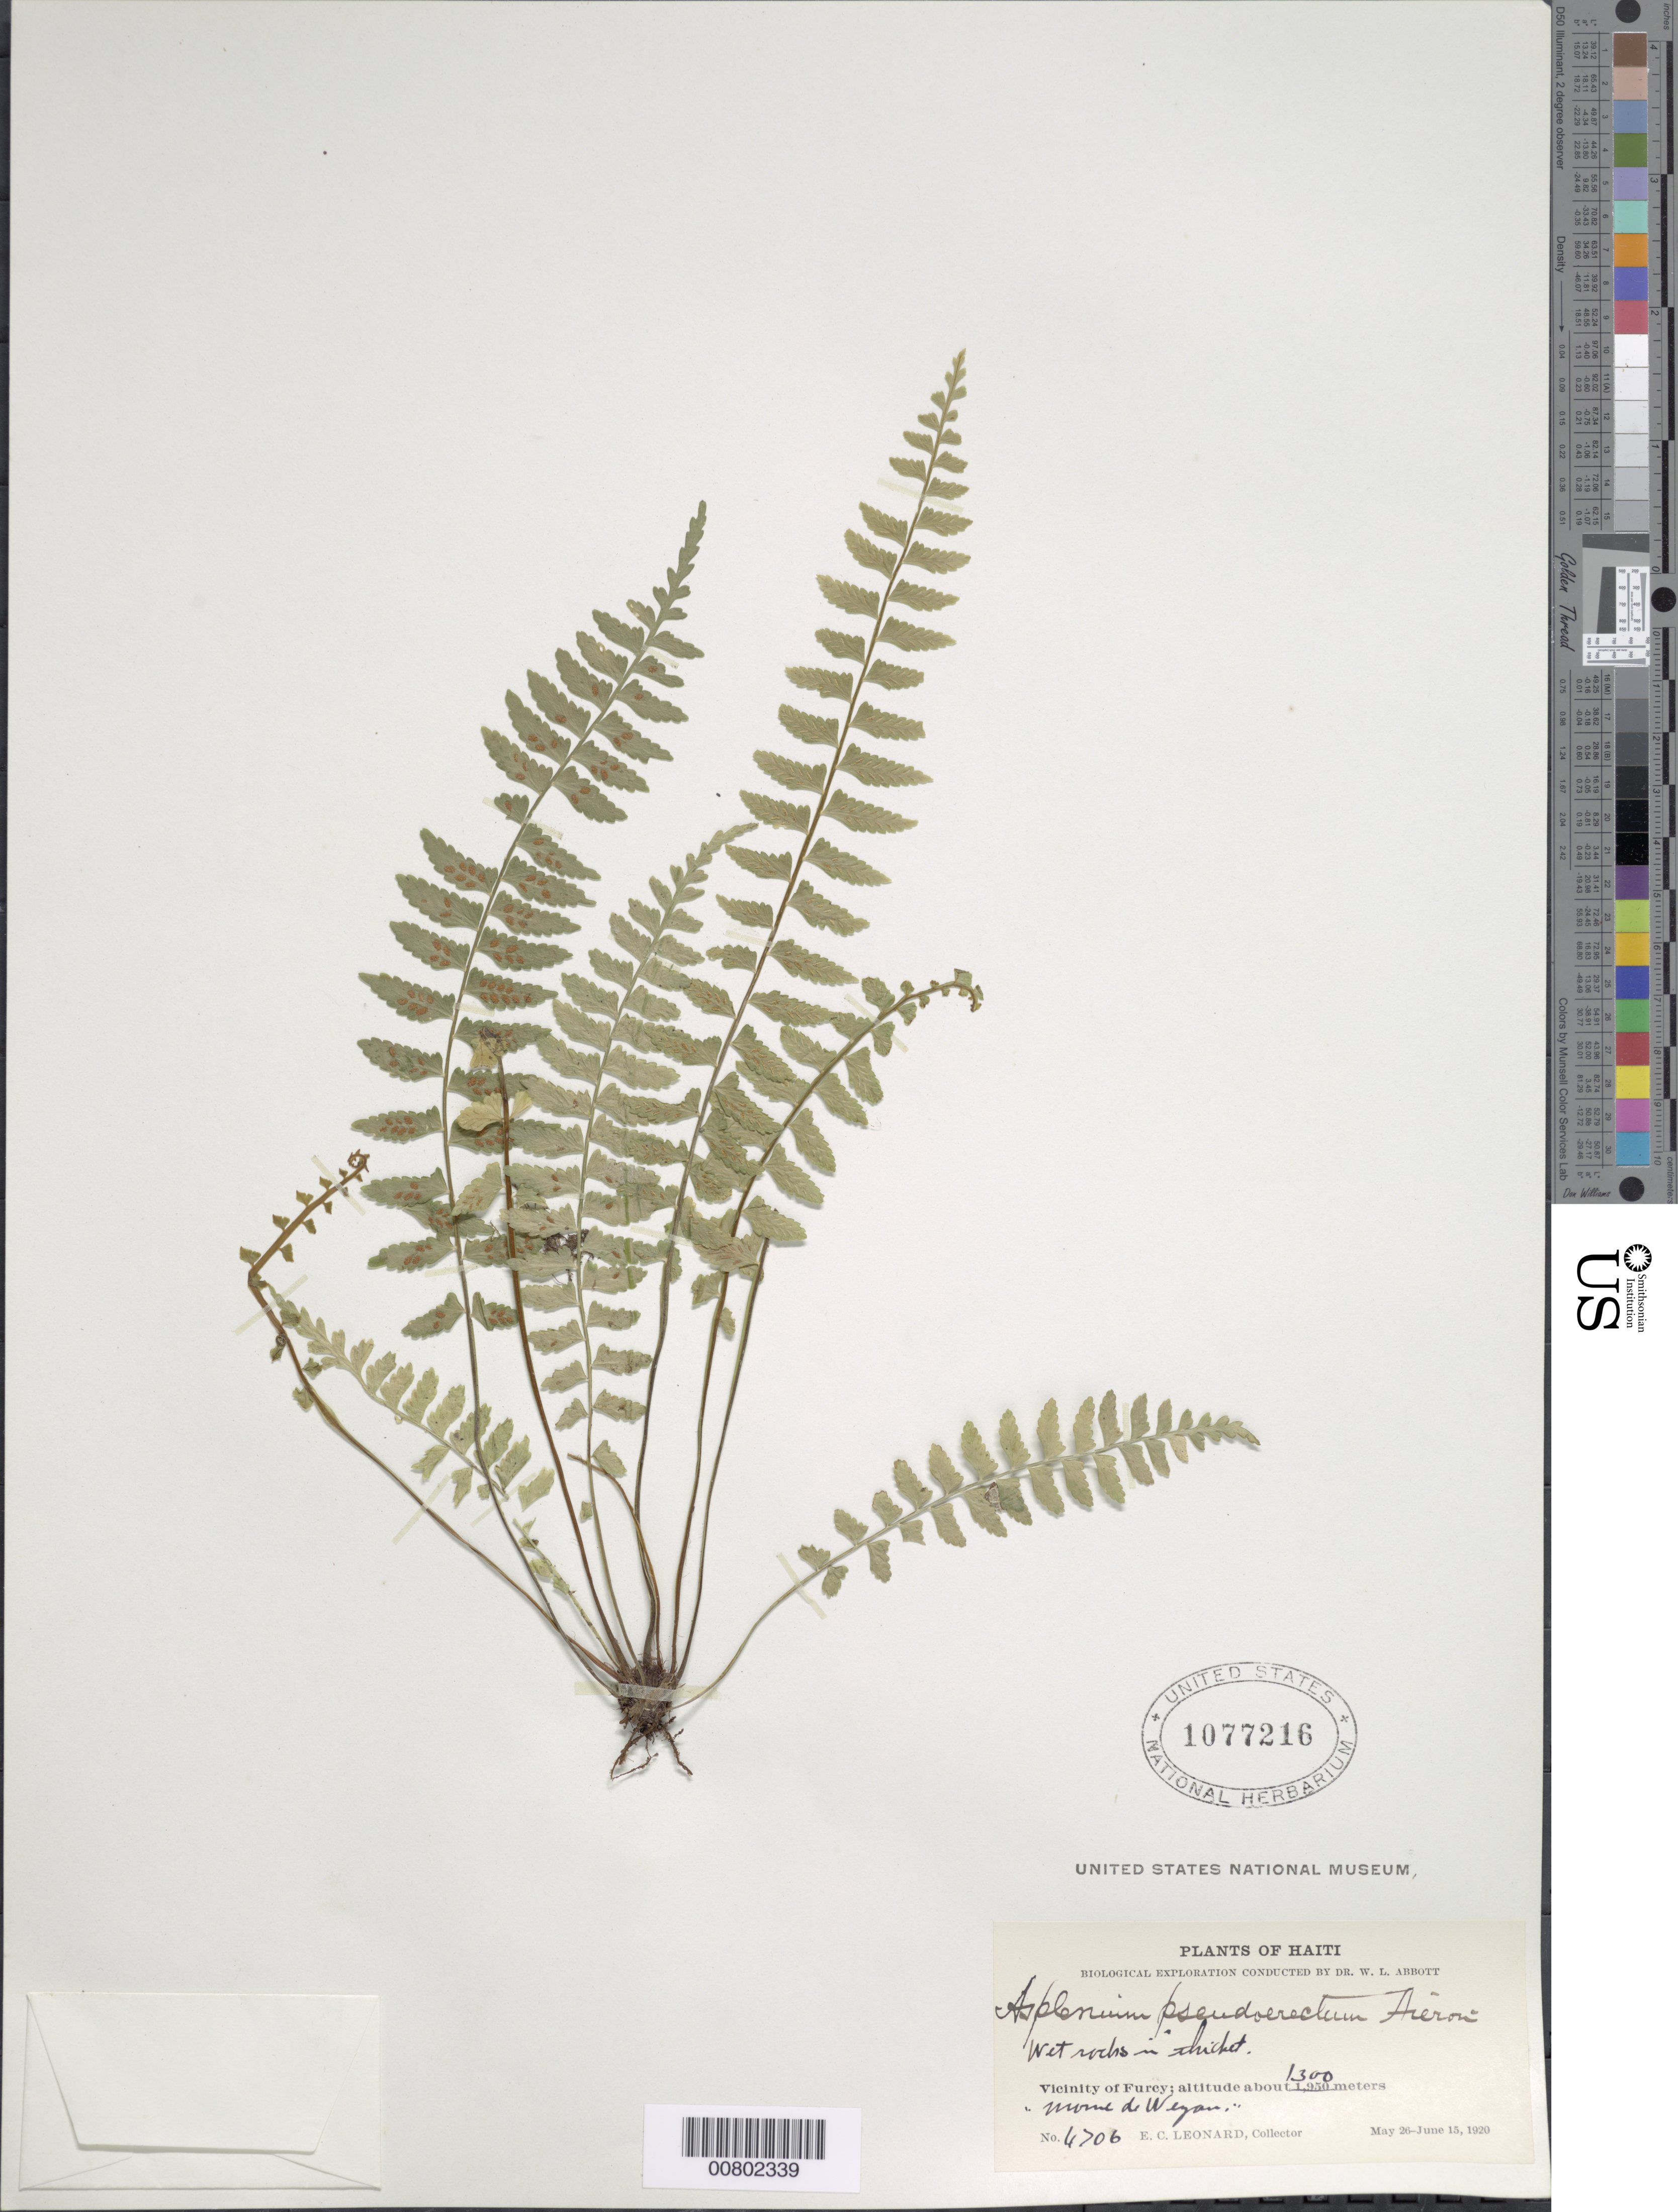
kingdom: Plantae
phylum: Tracheophyta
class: Polypodiopsida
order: Polypodiales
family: Aspleniaceae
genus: Asplenium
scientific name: Asplenium pteropus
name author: Kaulf.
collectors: E. C. Leonard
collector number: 4706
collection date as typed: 26 May 1920 to 15 Jun 1920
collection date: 1920-05-26/1920-06-15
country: Haiti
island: Hispaniola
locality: Furcy vicinity, Morne de Weyan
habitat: Wet rocks in thicket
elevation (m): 1300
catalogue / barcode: US 1077216